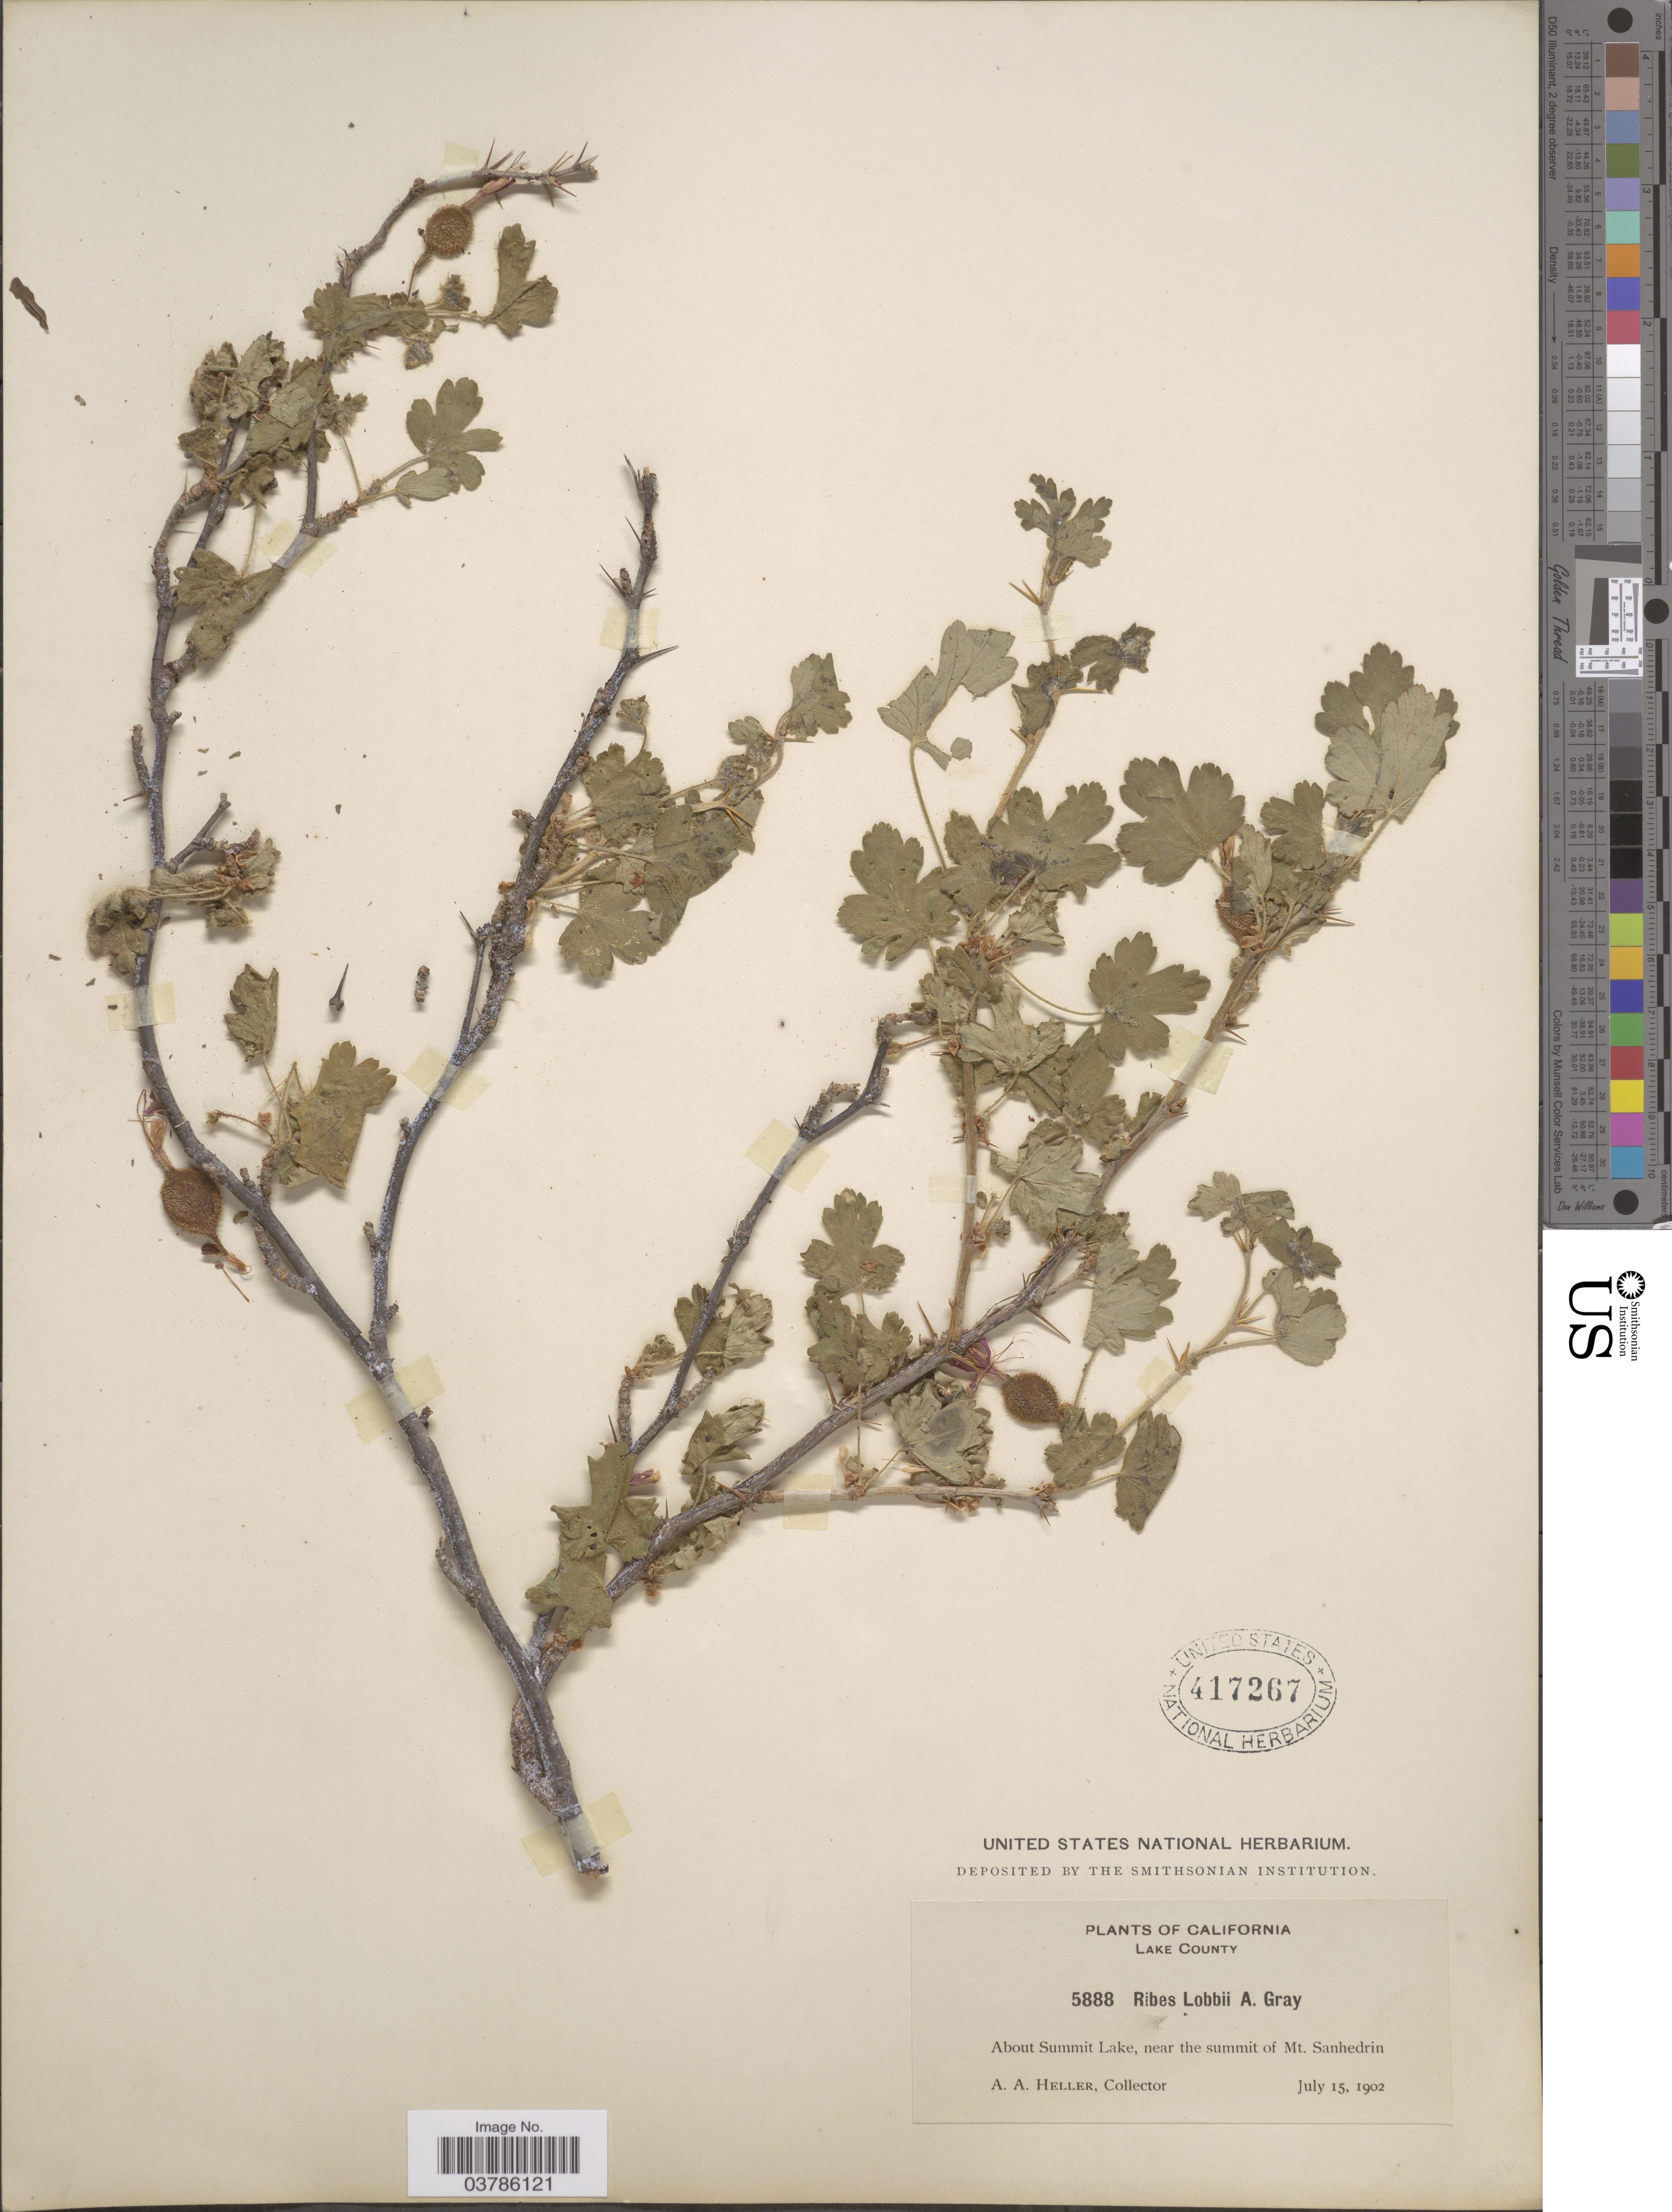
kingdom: Plantae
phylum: Tracheophyta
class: Magnoliopsida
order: Saxifragales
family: Grossulariaceae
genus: Ribes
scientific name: Ribes lobbii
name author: A. Gray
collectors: A. A. Heller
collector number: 5888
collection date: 1902-07-15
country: United States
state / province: California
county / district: Lake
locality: Lake County. About Summit Lake, near the summit of Mt. Sanhedrin.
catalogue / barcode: US 417267